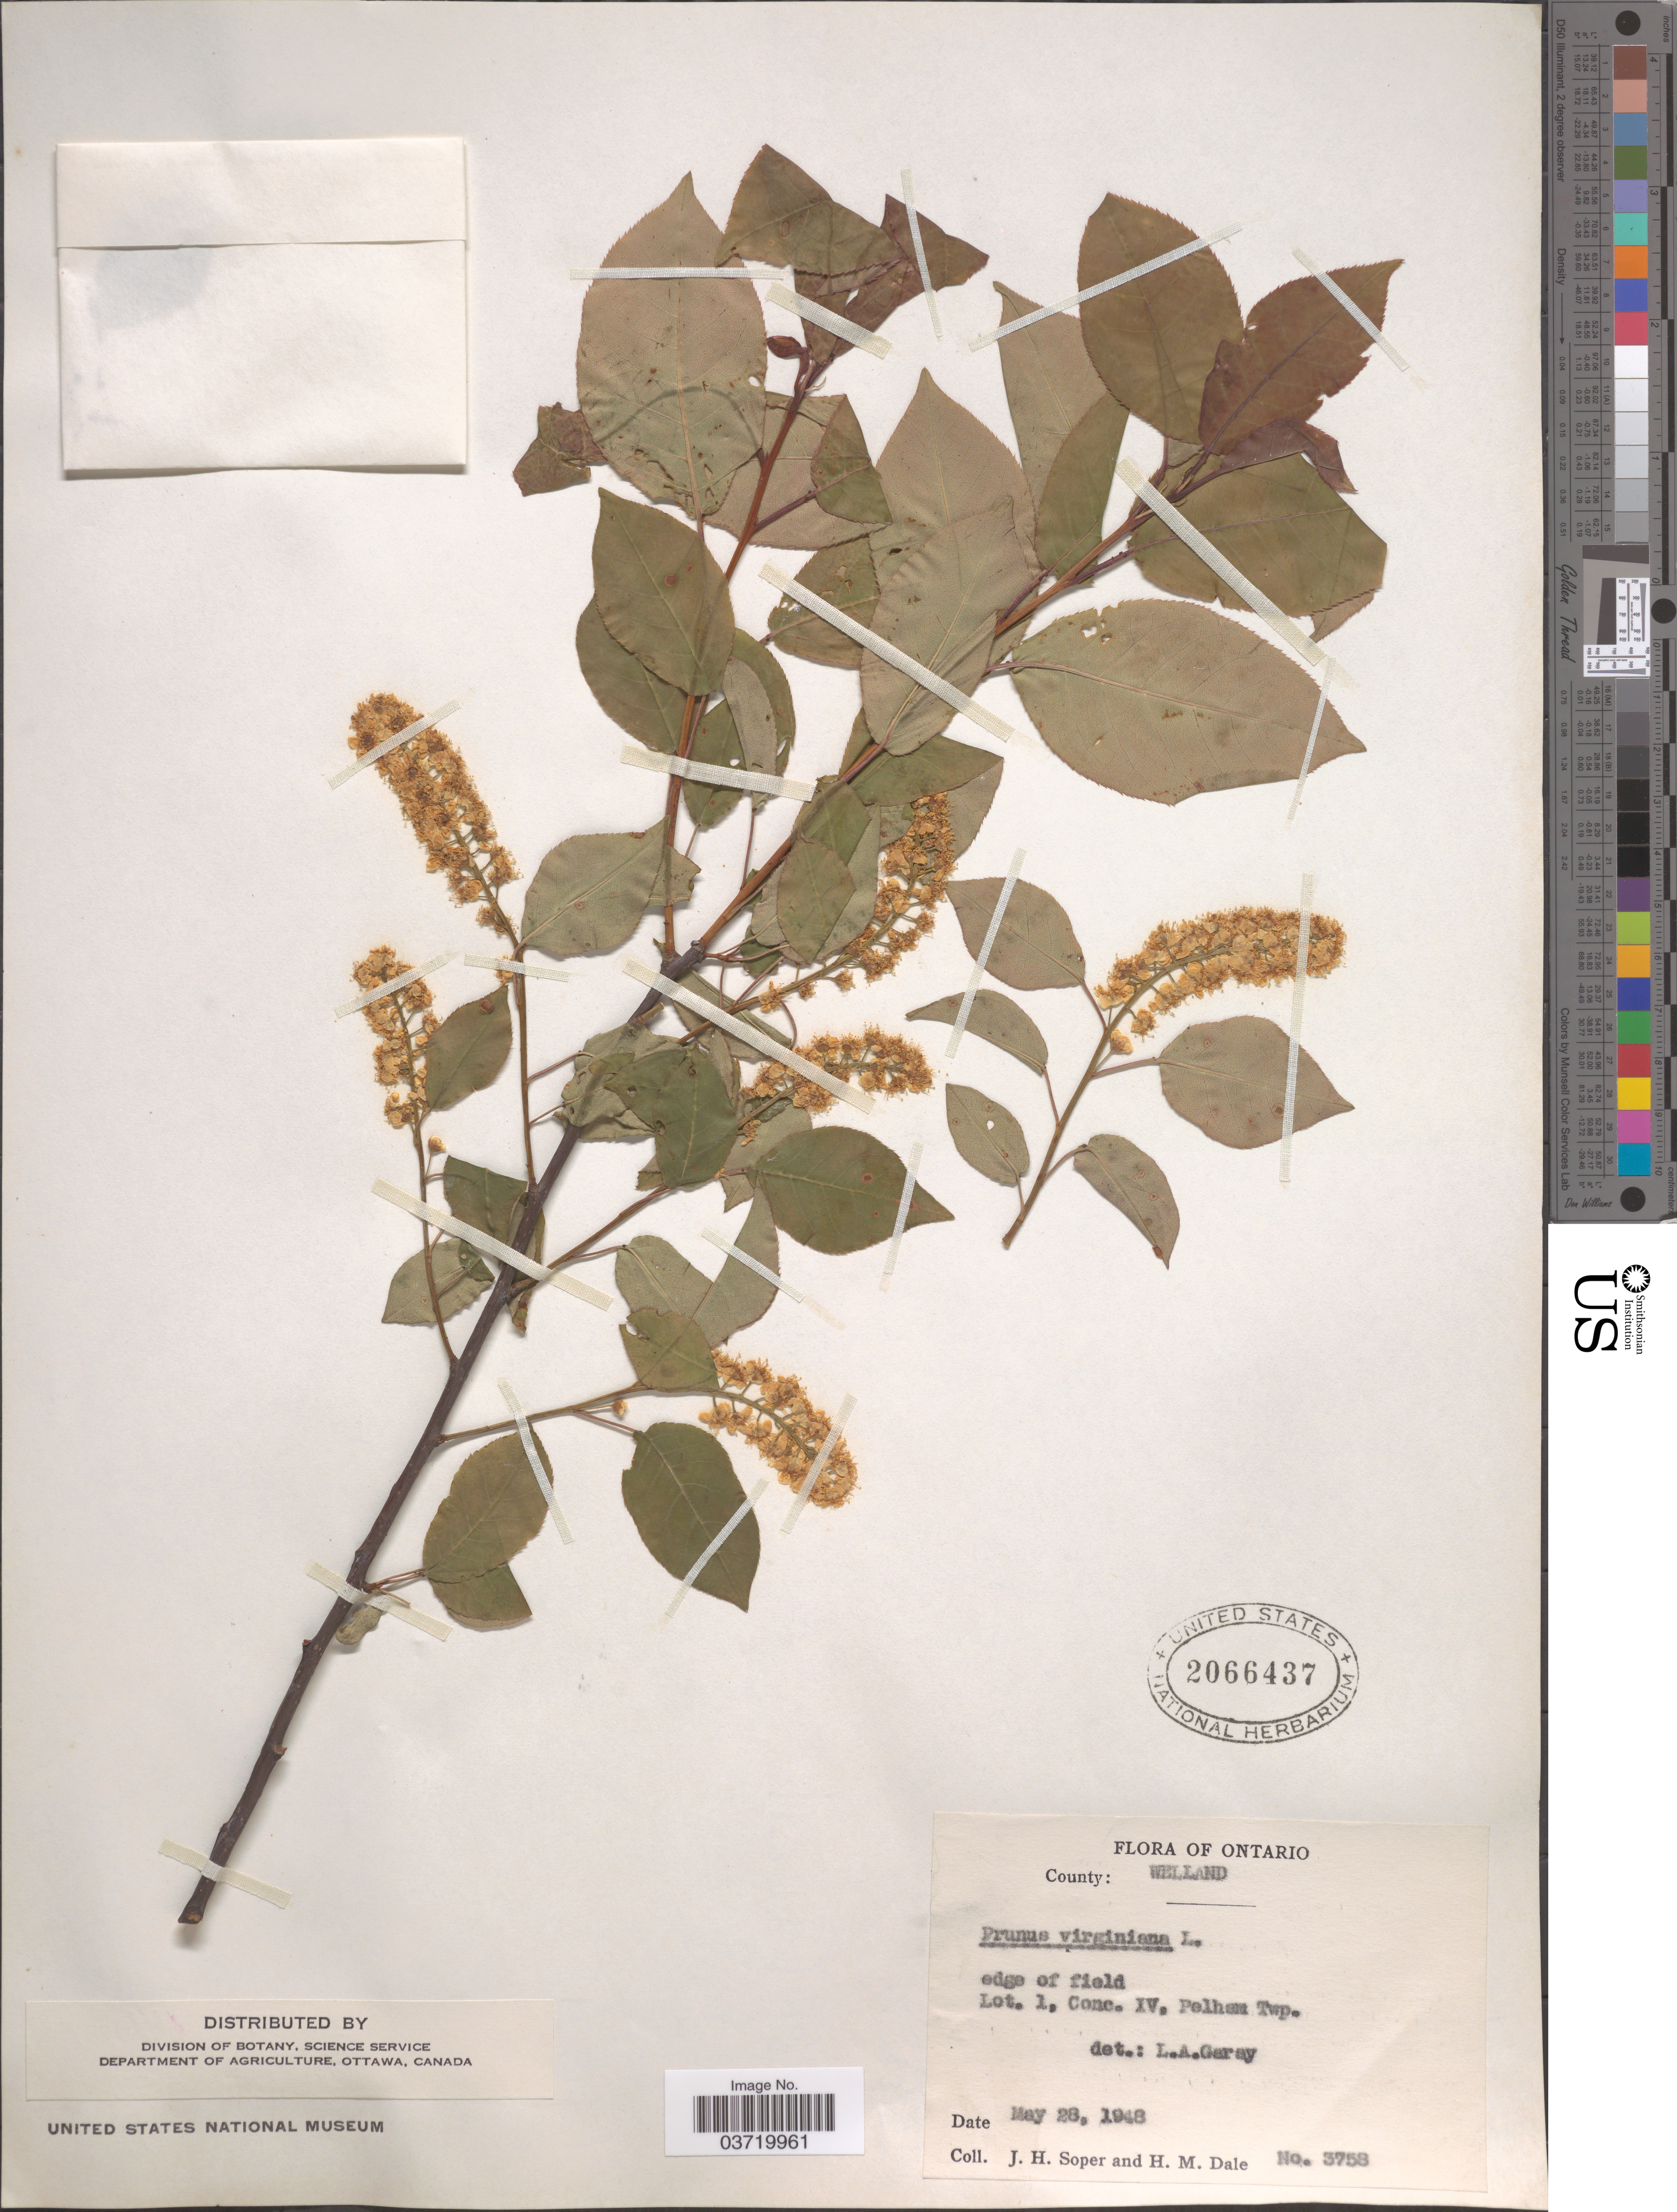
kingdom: Plantae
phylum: Tracheophyta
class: Magnoliopsida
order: Rosales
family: Rosaceae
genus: Prunus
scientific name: Prunus virginiana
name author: L.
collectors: J. H. Soper & H. M. Dale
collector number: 3758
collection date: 1948-05-28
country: Canada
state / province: Ontario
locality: County: Welland. Edge of field. Lot. 1, Conc. XV, Pelham Twp.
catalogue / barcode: US 2066437